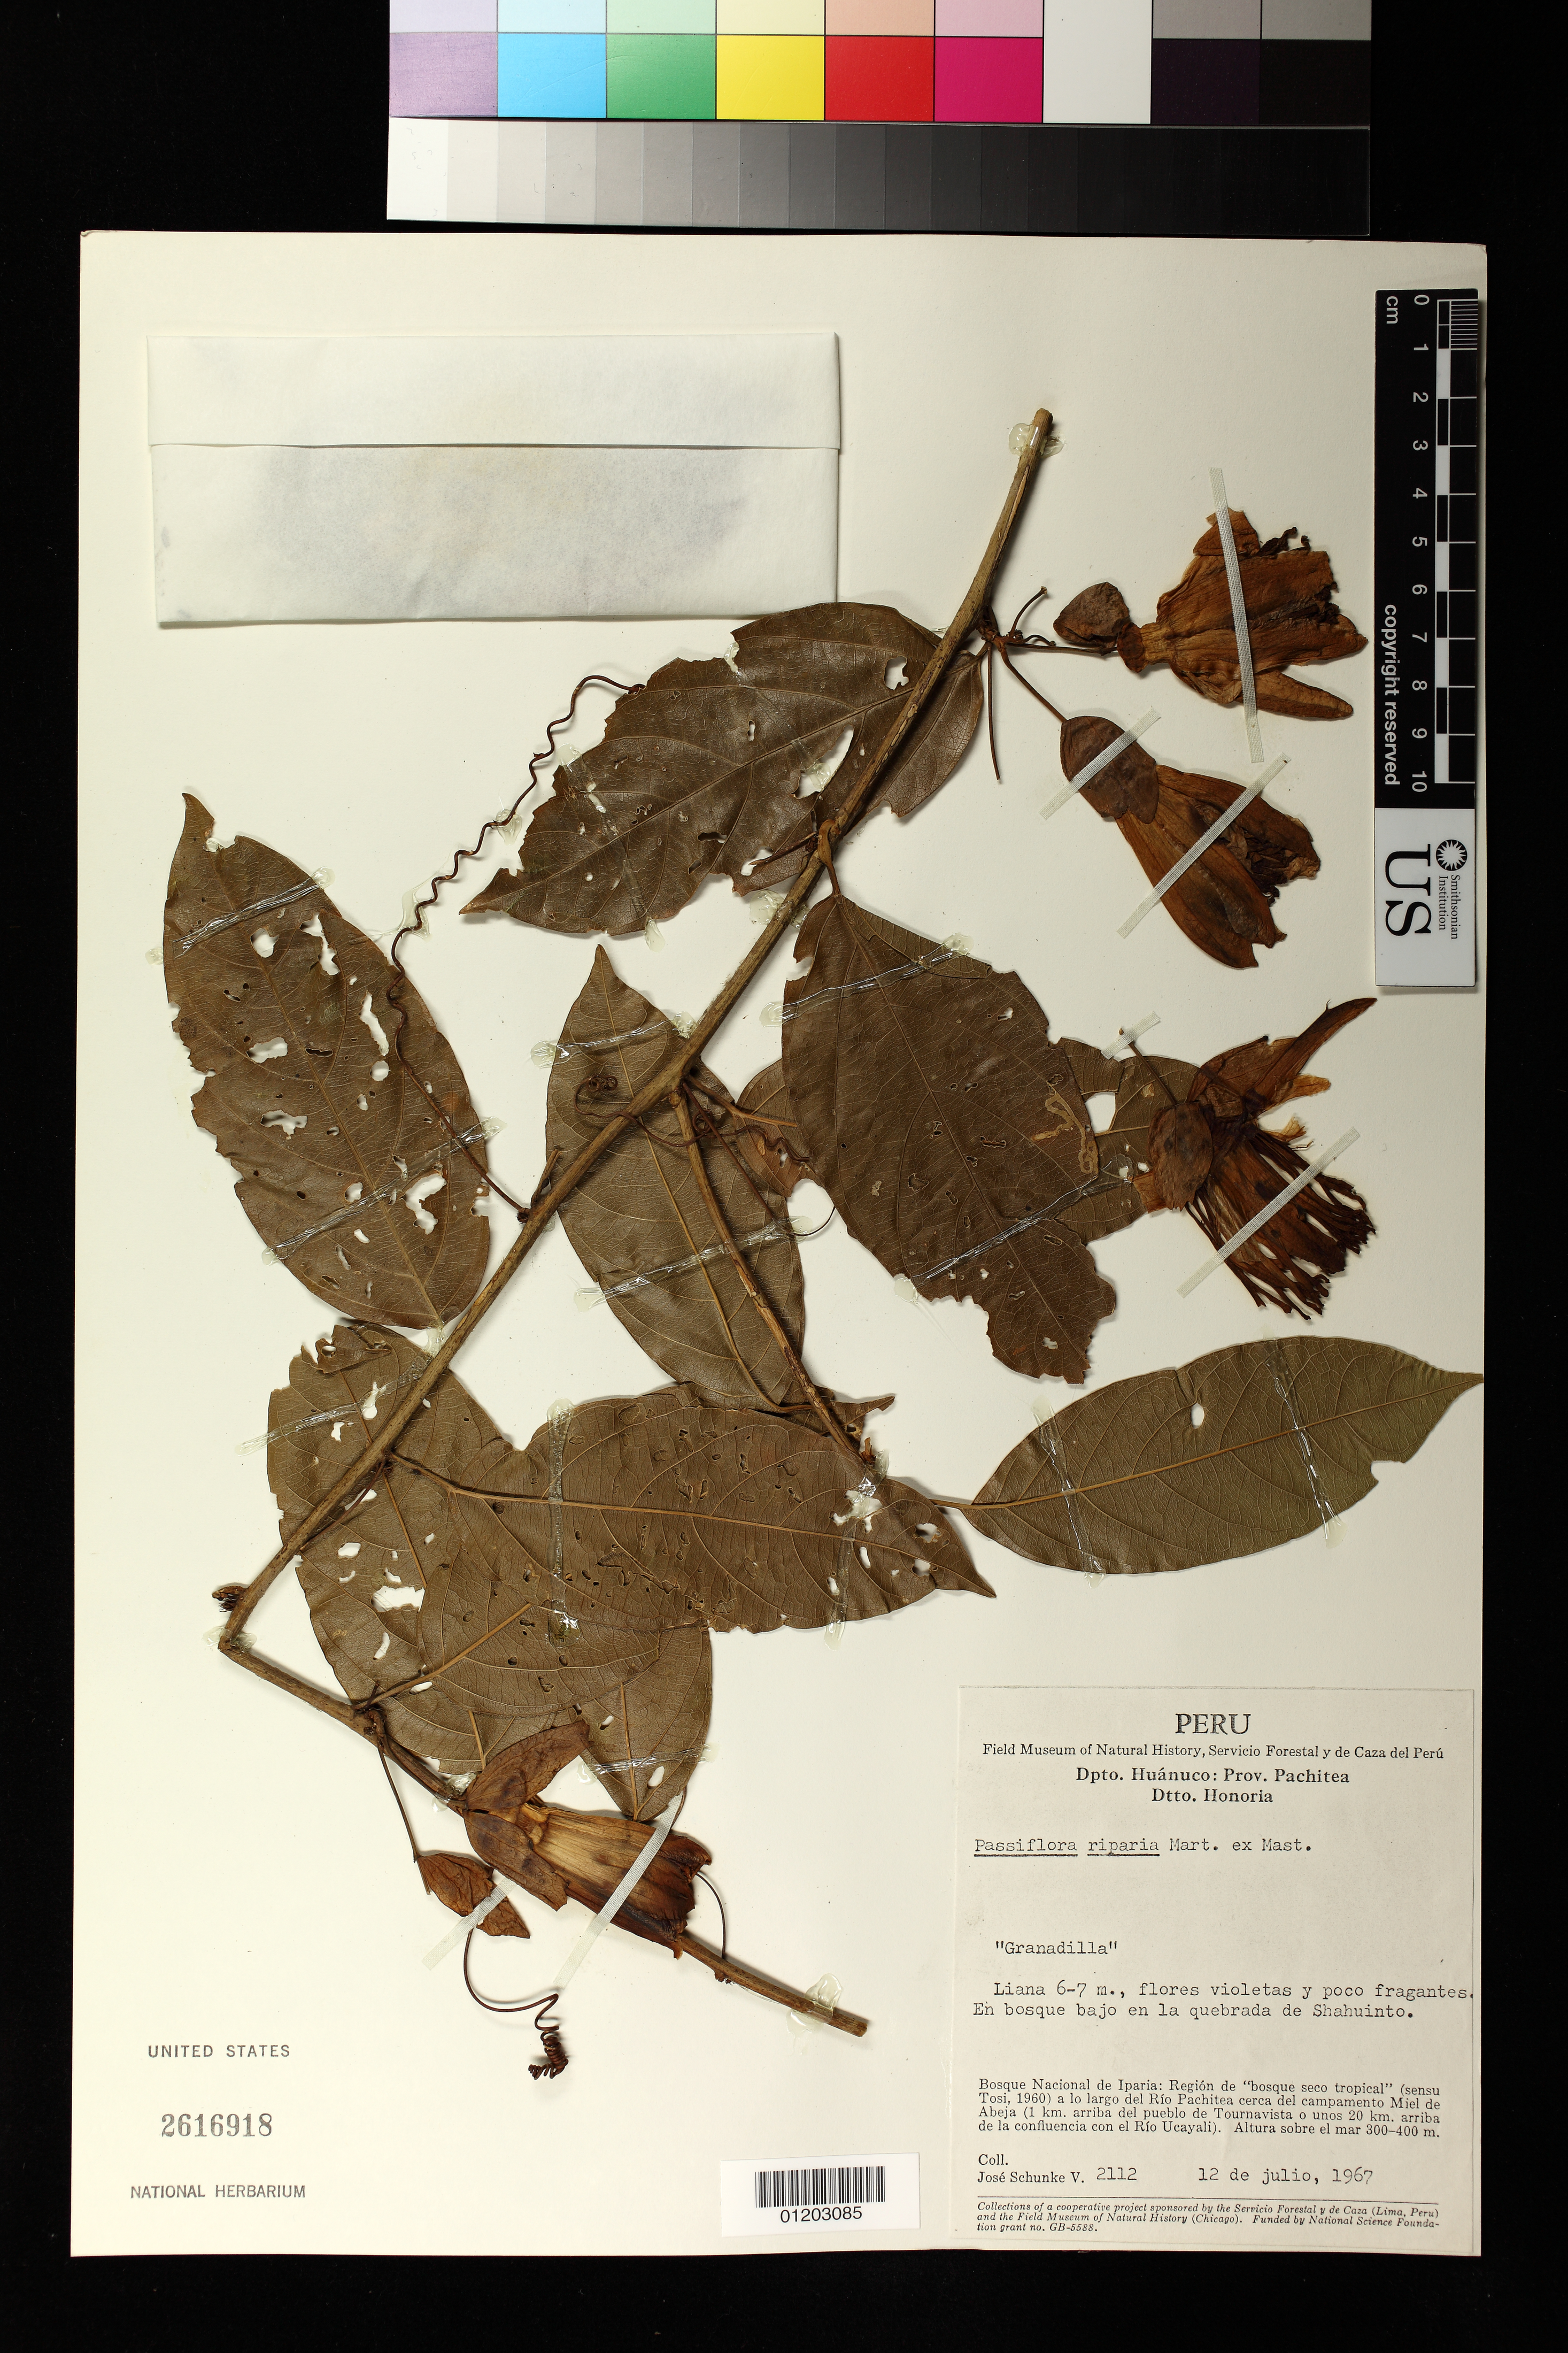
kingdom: Plantae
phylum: Tracheophyta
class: Magnoliopsida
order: Malpighiales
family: Passifloraceae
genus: Passiflora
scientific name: Passiflora riparia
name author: Mart. ex Mast.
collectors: J. Schunke Vigo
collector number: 2112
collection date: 1967-07-12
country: Peru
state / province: Huánuco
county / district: Pachitea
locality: Bosque Nacional de Iparia: Region de "bosque seco tropical" (sensu Tosi, 1960) a lo largo del Rio Pachitea cerca del campamento Miel de Abeja (1 km. arriba del pueblo de Tournavista o unos 20 km. arriba de la confluencia con el Rio Ucayali.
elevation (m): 300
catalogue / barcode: US 2616918